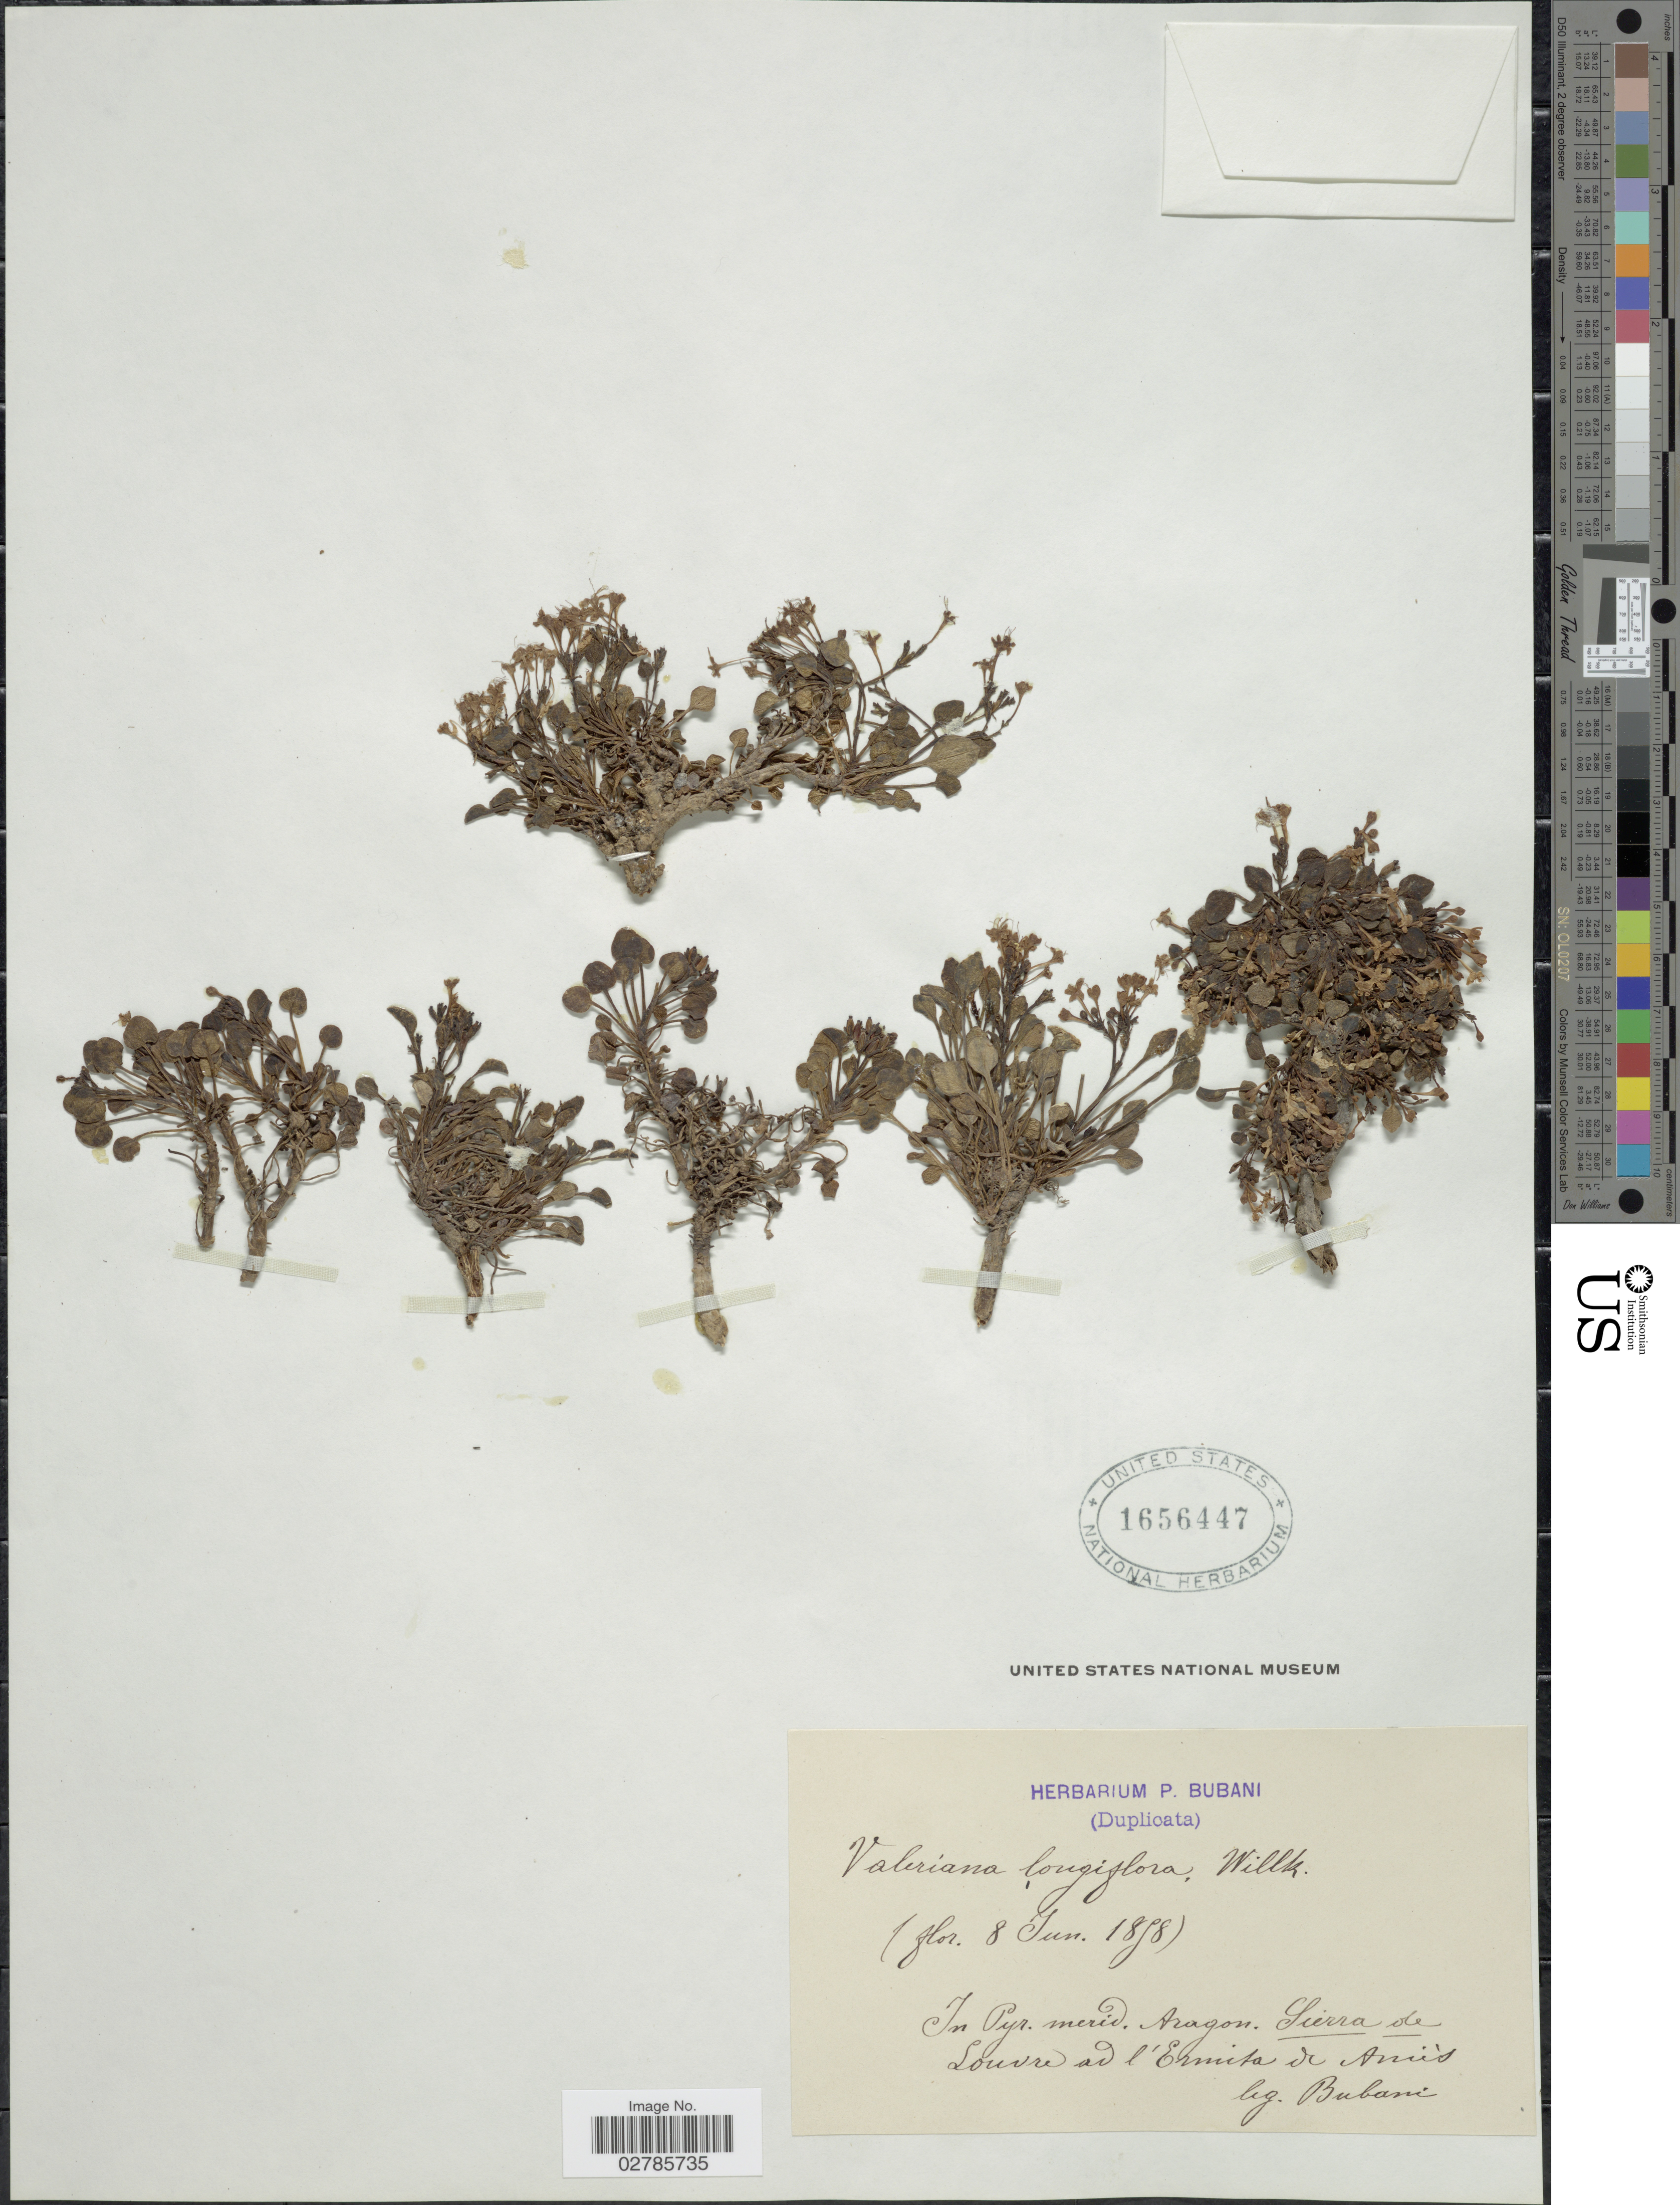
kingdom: Plantae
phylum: Tracheophyta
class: Magnoliopsida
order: Dipsacales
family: Caprifoliaceae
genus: Valeriana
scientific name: Valeriana longiflora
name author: Willk.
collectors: P. Bubani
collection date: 1898-06-08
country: France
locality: In Pyr. merid. Aragon. Sierra de Louvre ad l'Ermita de Arnies.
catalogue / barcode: US 1656447